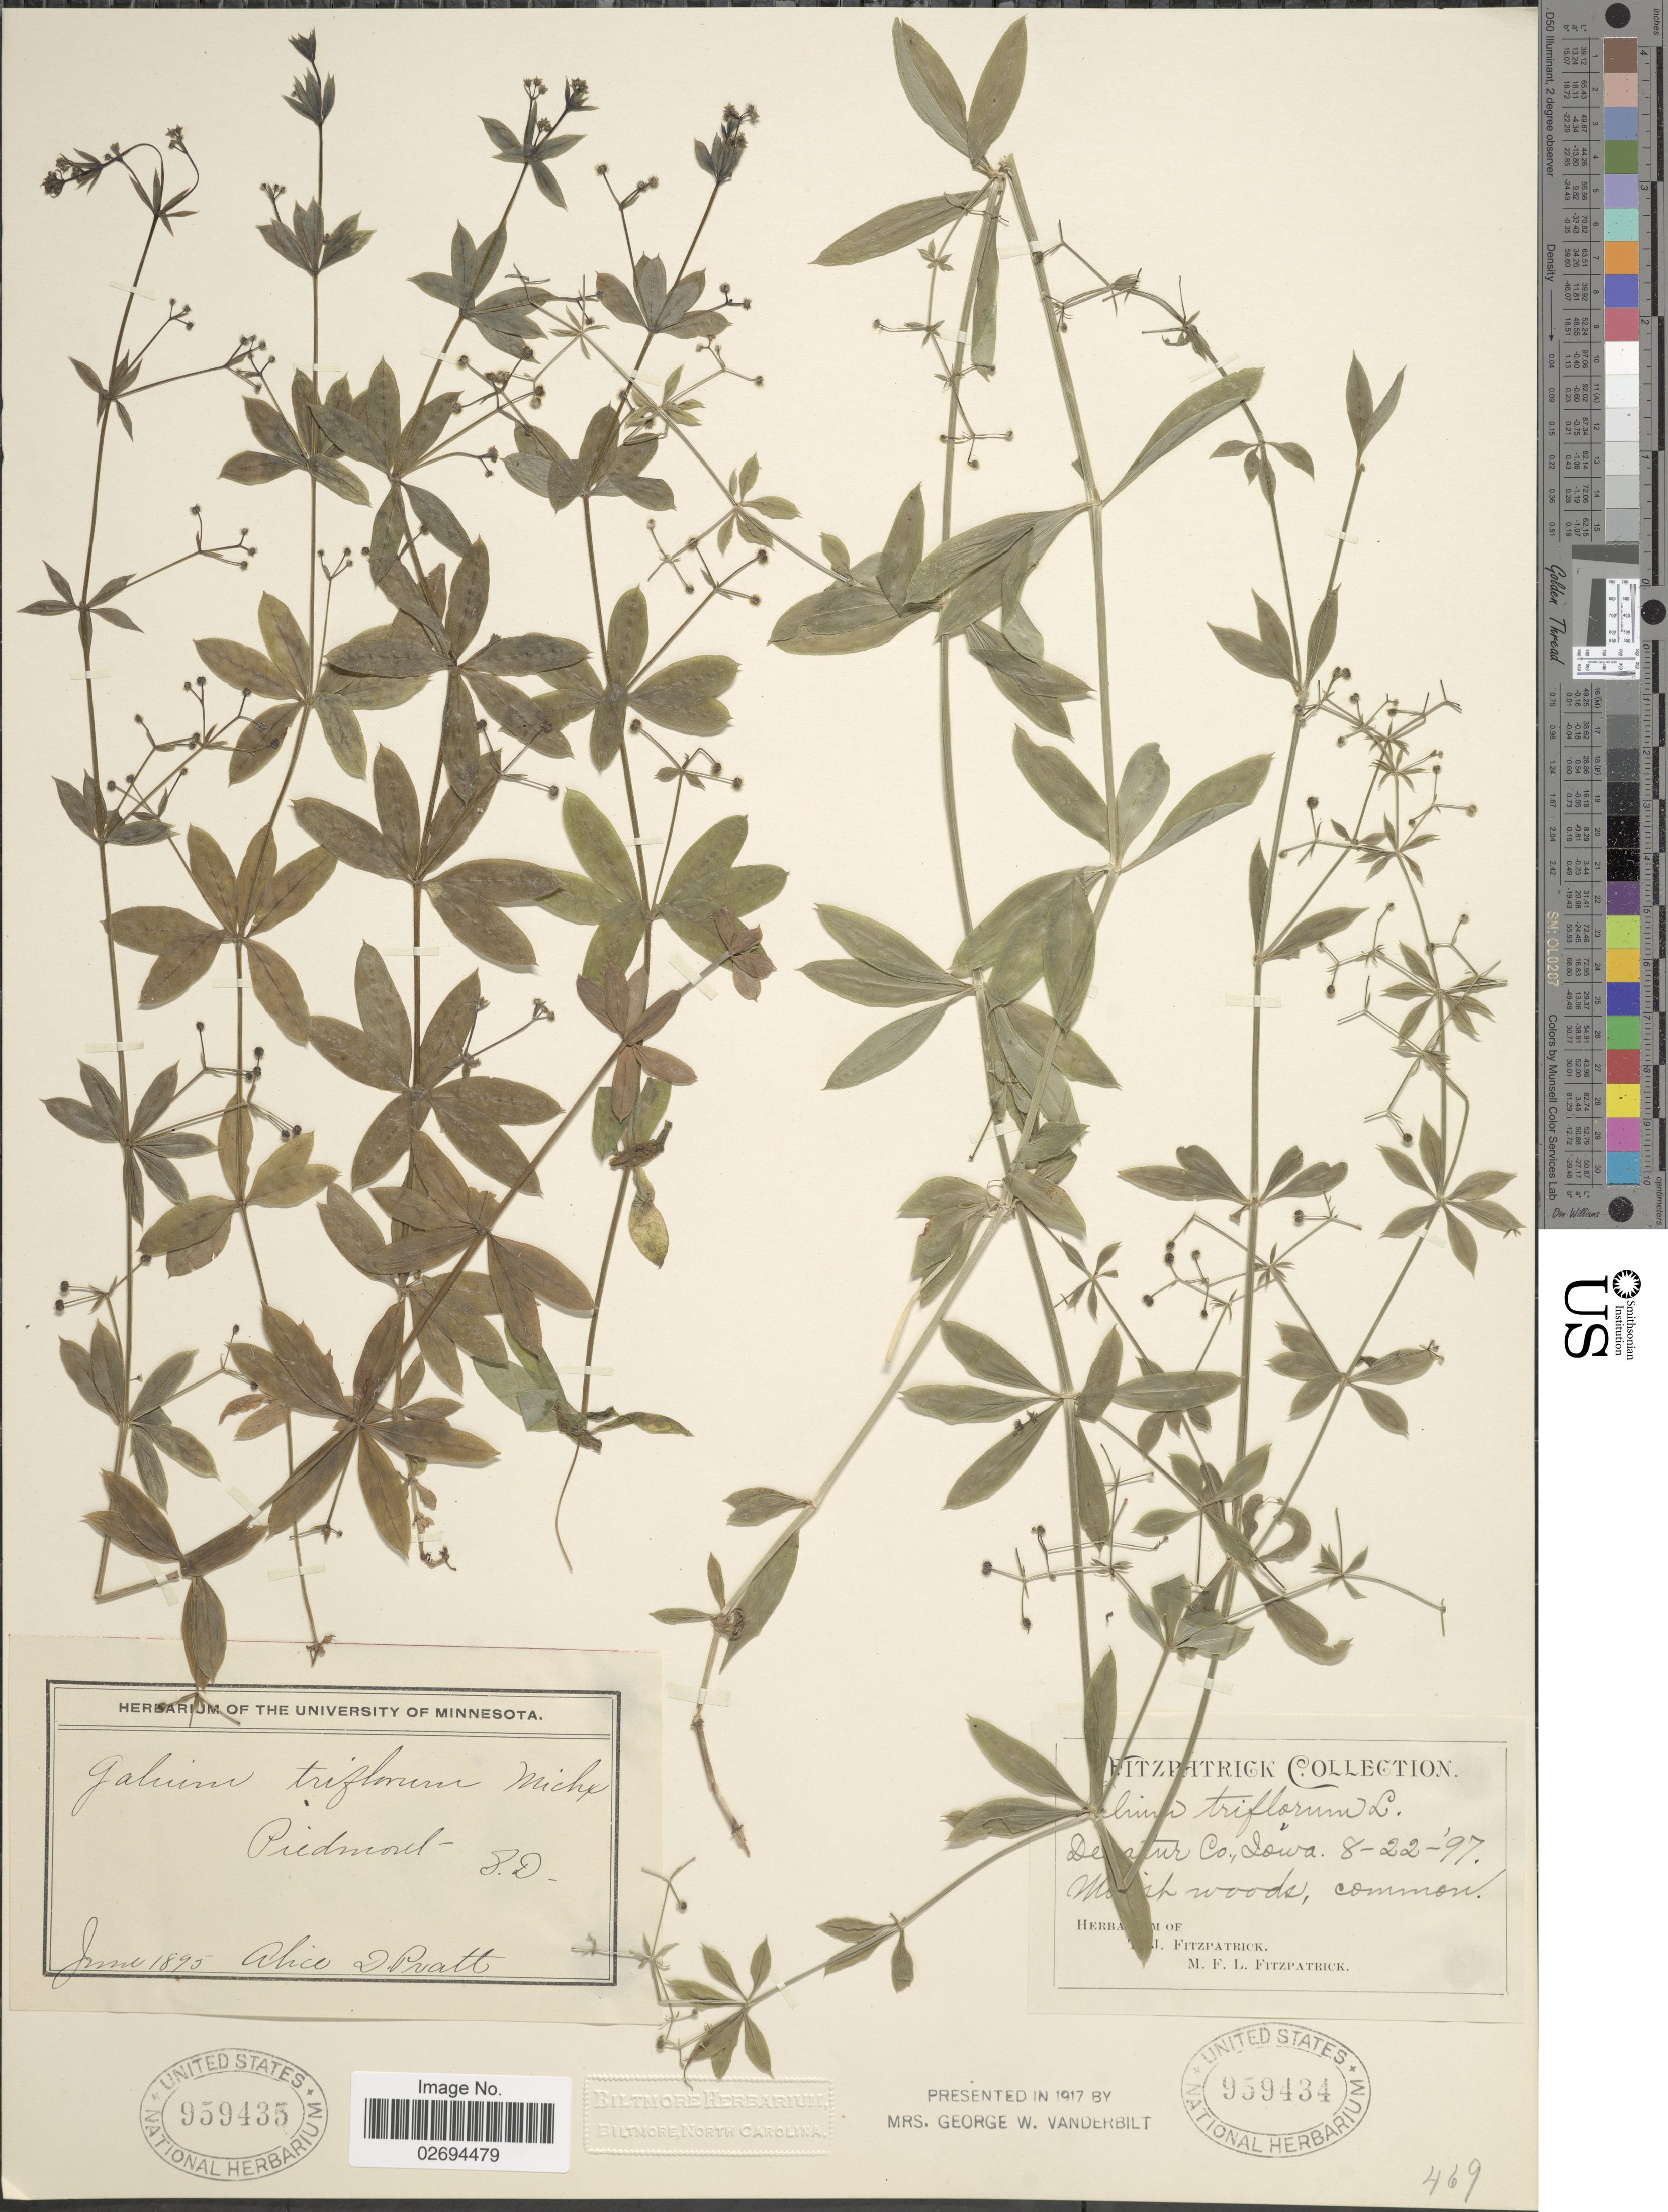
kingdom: Plantae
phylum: Tracheophyta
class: Magnoliopsida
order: Gentianales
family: Rubiaceae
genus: Galium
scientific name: Galium triflorum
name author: Michx.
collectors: A. Pratt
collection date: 1895-06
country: United States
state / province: South Dakota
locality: Piedmont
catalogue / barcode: US 959435-2